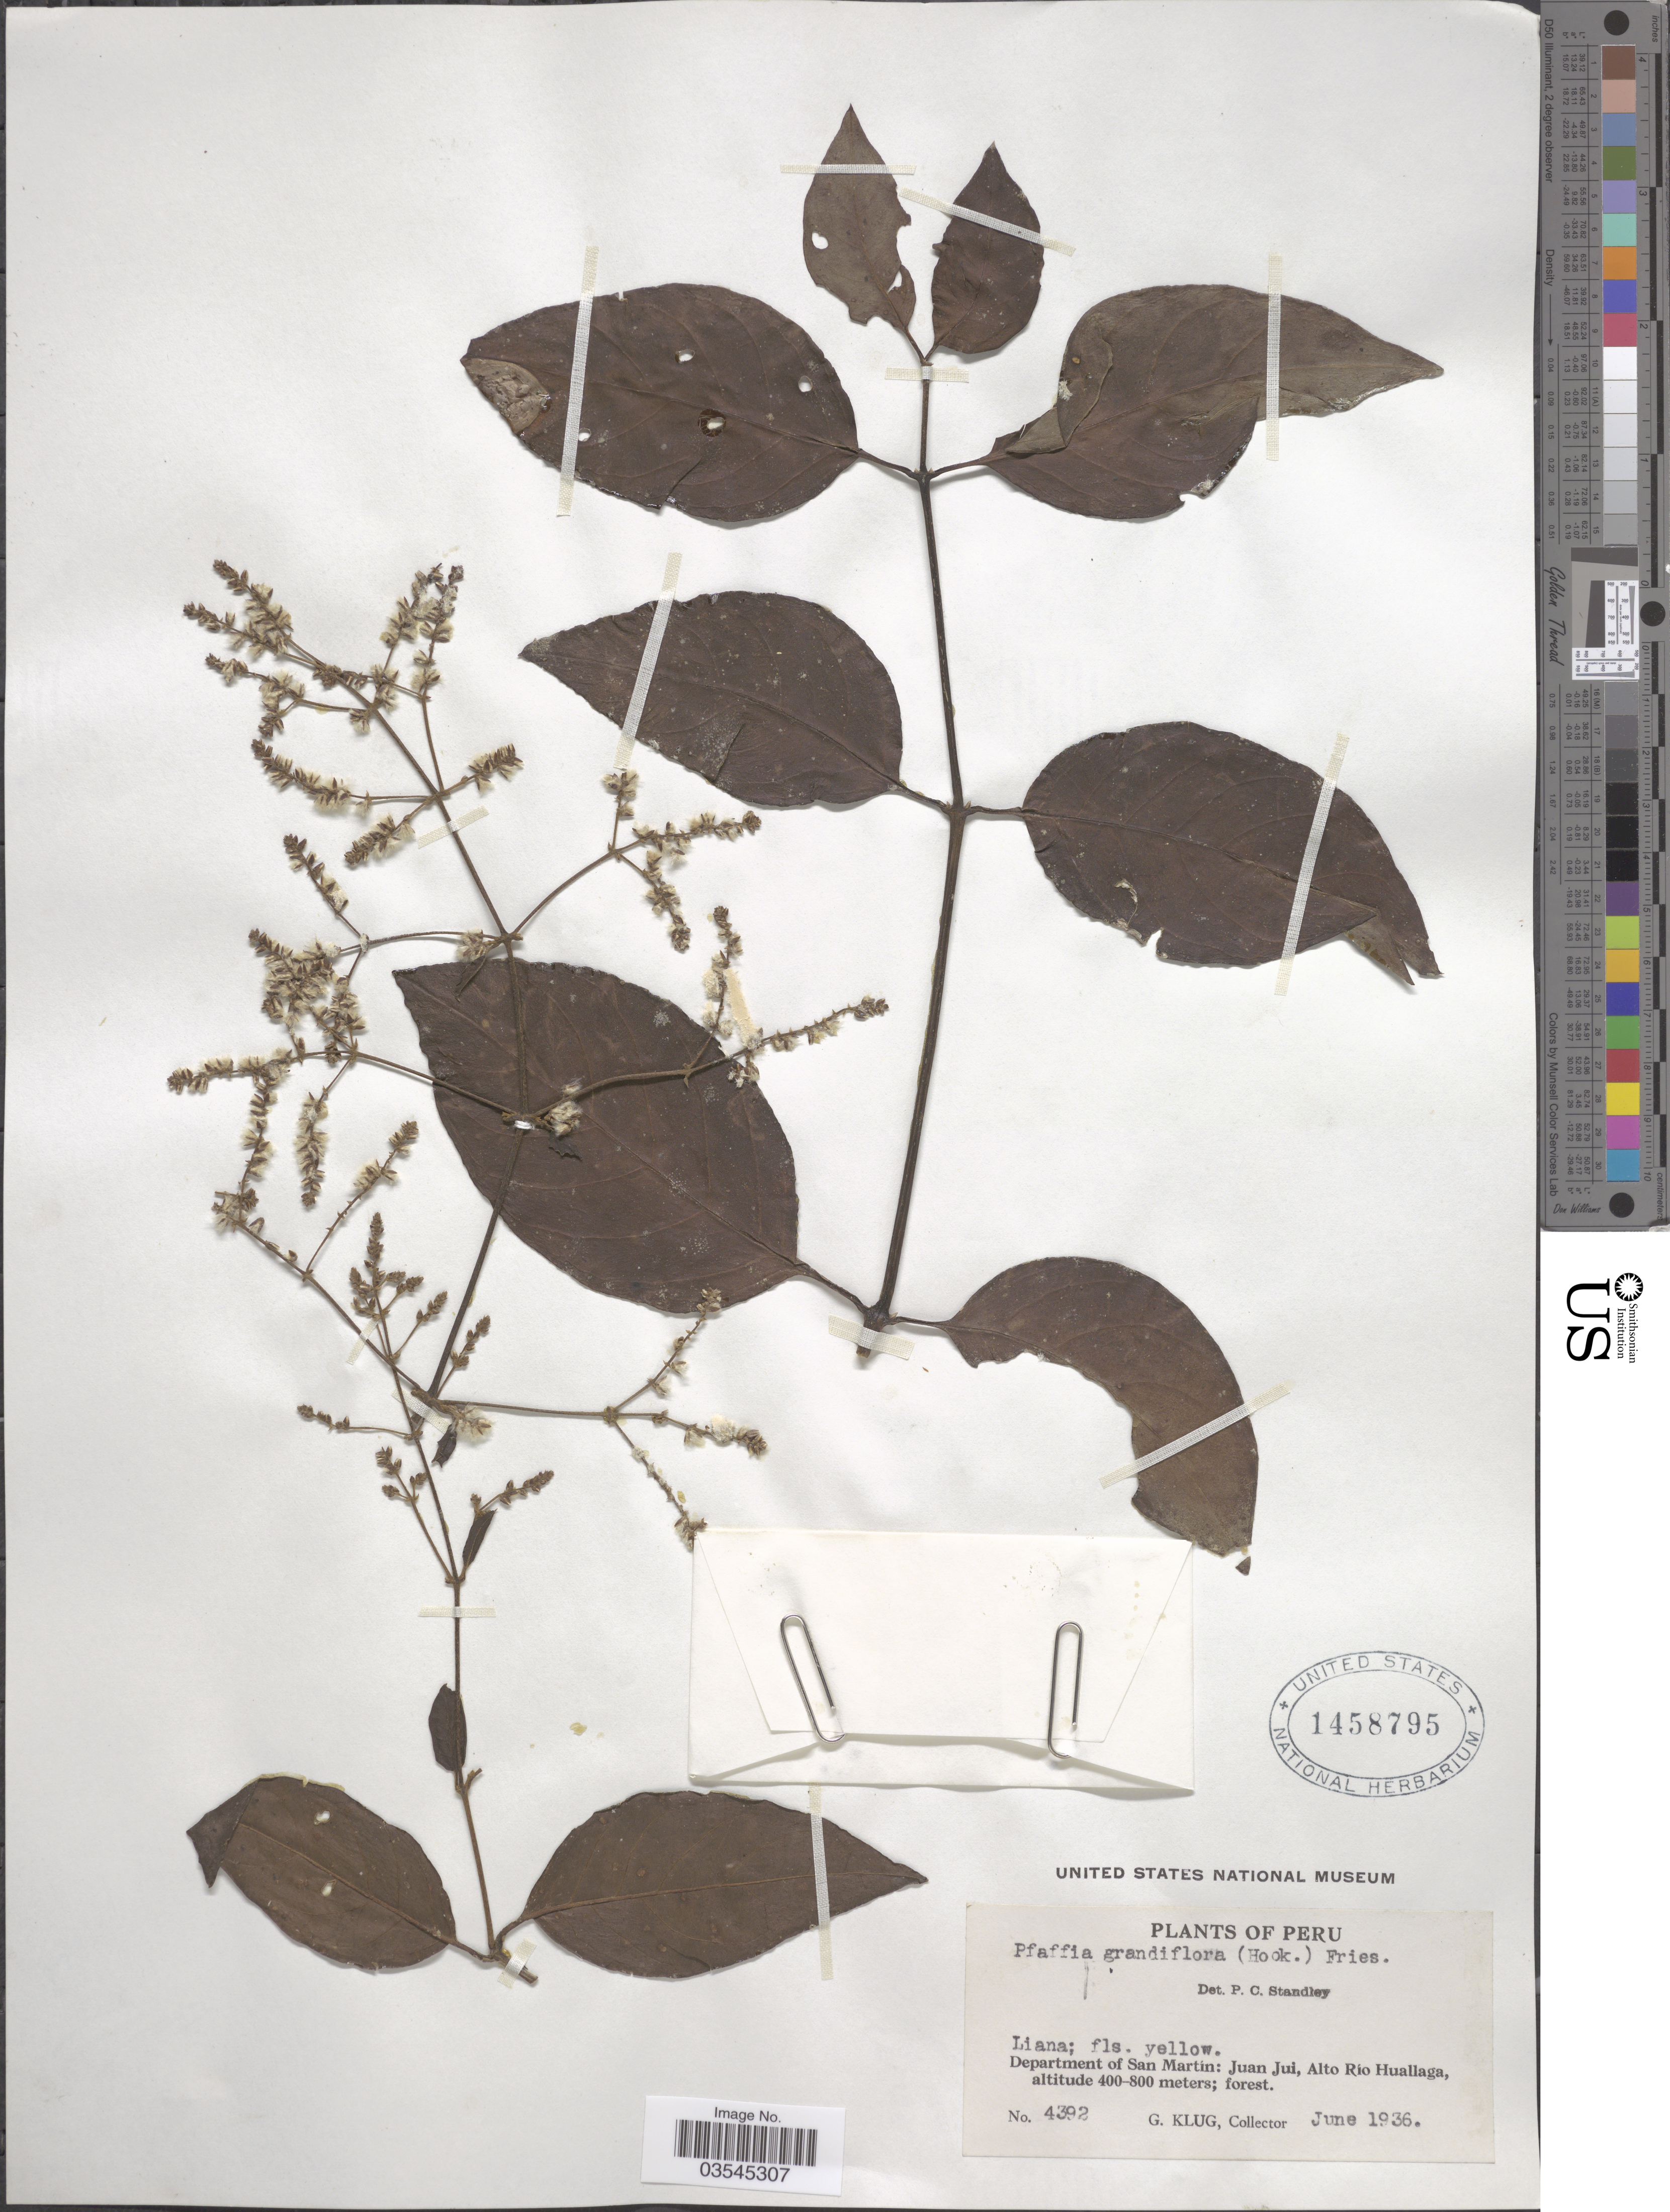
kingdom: Plantae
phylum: Tracheophyta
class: Magnoliopsida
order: Caryophyllales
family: Amaranthaceae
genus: Pfaffia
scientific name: Pfaffia grandiflora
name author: (Hook.) R.E. Fr.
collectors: G. Klug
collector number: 4392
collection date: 1936-06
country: Peru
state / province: San Martín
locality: Department of San Martín: Juan Jui, Alto Río Huallaga.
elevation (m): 400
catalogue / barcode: US 1458795